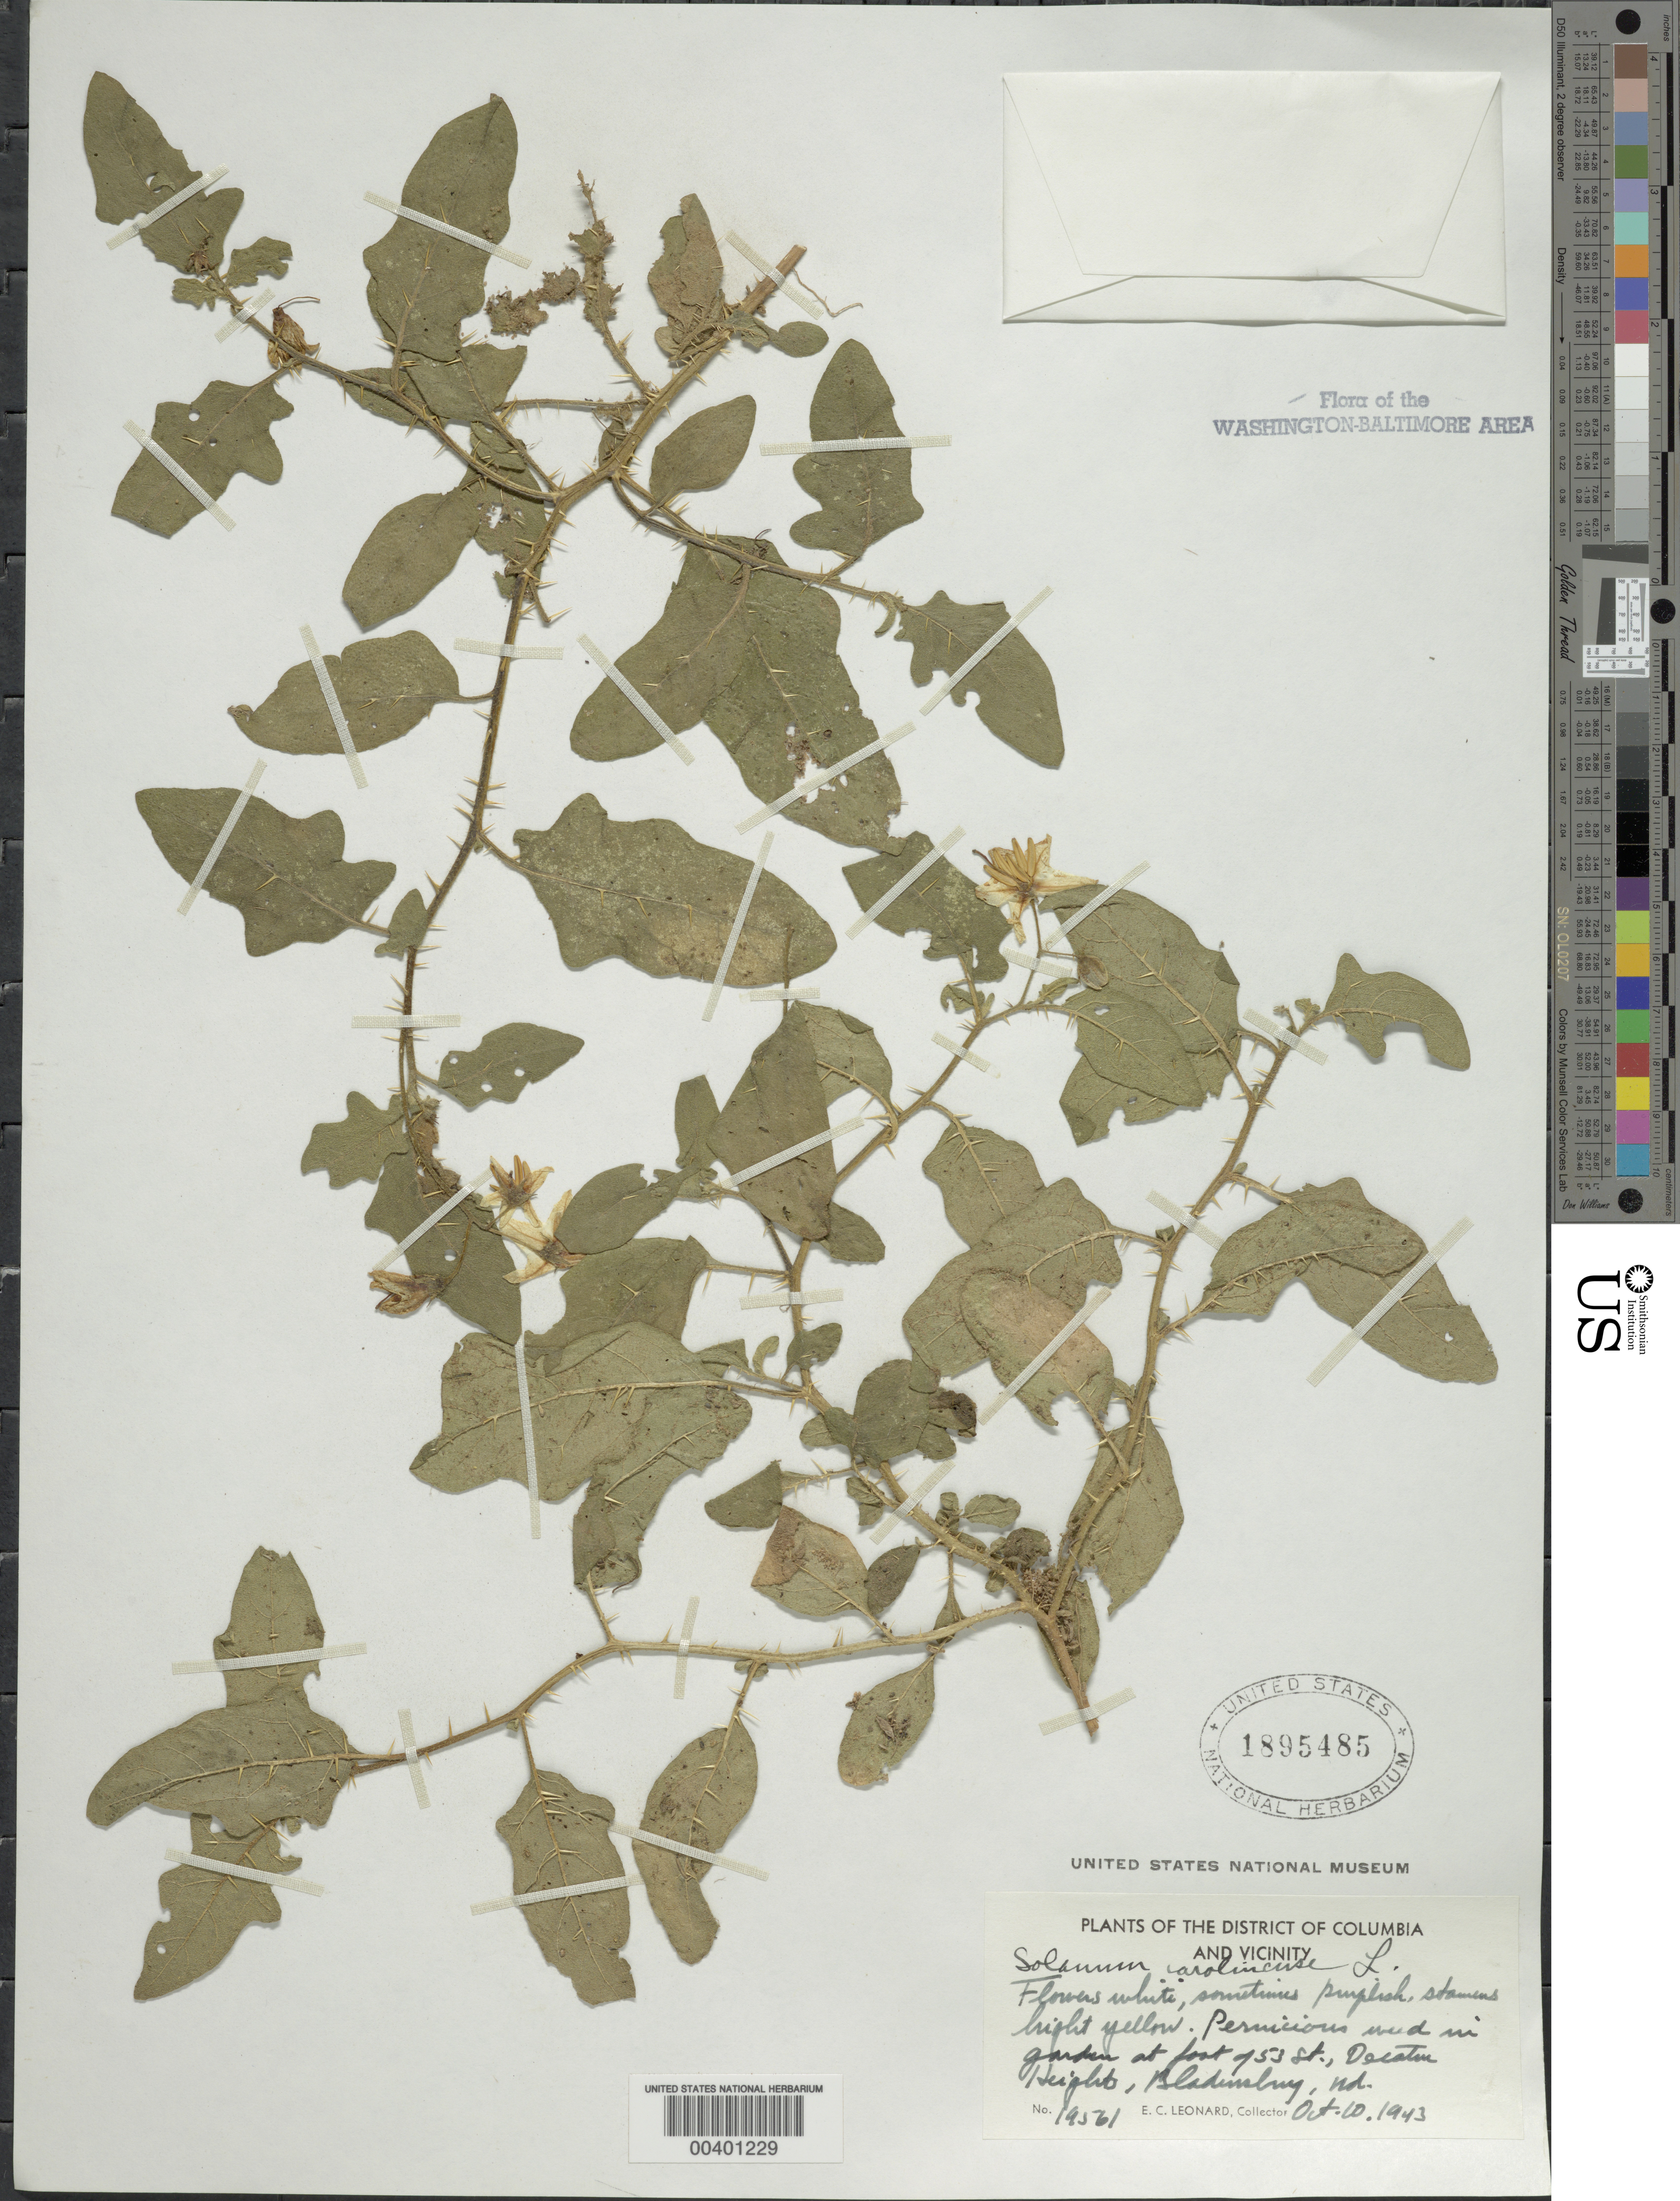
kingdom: Plantae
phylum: Tracheophyta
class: Magnoliopsida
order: Solanales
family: Solanaceae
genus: Solanum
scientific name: Solanum carolinense f. albiflorum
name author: (Kuntze) Benke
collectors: E. C. Leonard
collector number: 19561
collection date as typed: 10 Oct 1943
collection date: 1943-10-10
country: United States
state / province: Maryland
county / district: Prince George's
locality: Foot of 53rd St Decatur Heights, Bladensburg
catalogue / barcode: US 1895485